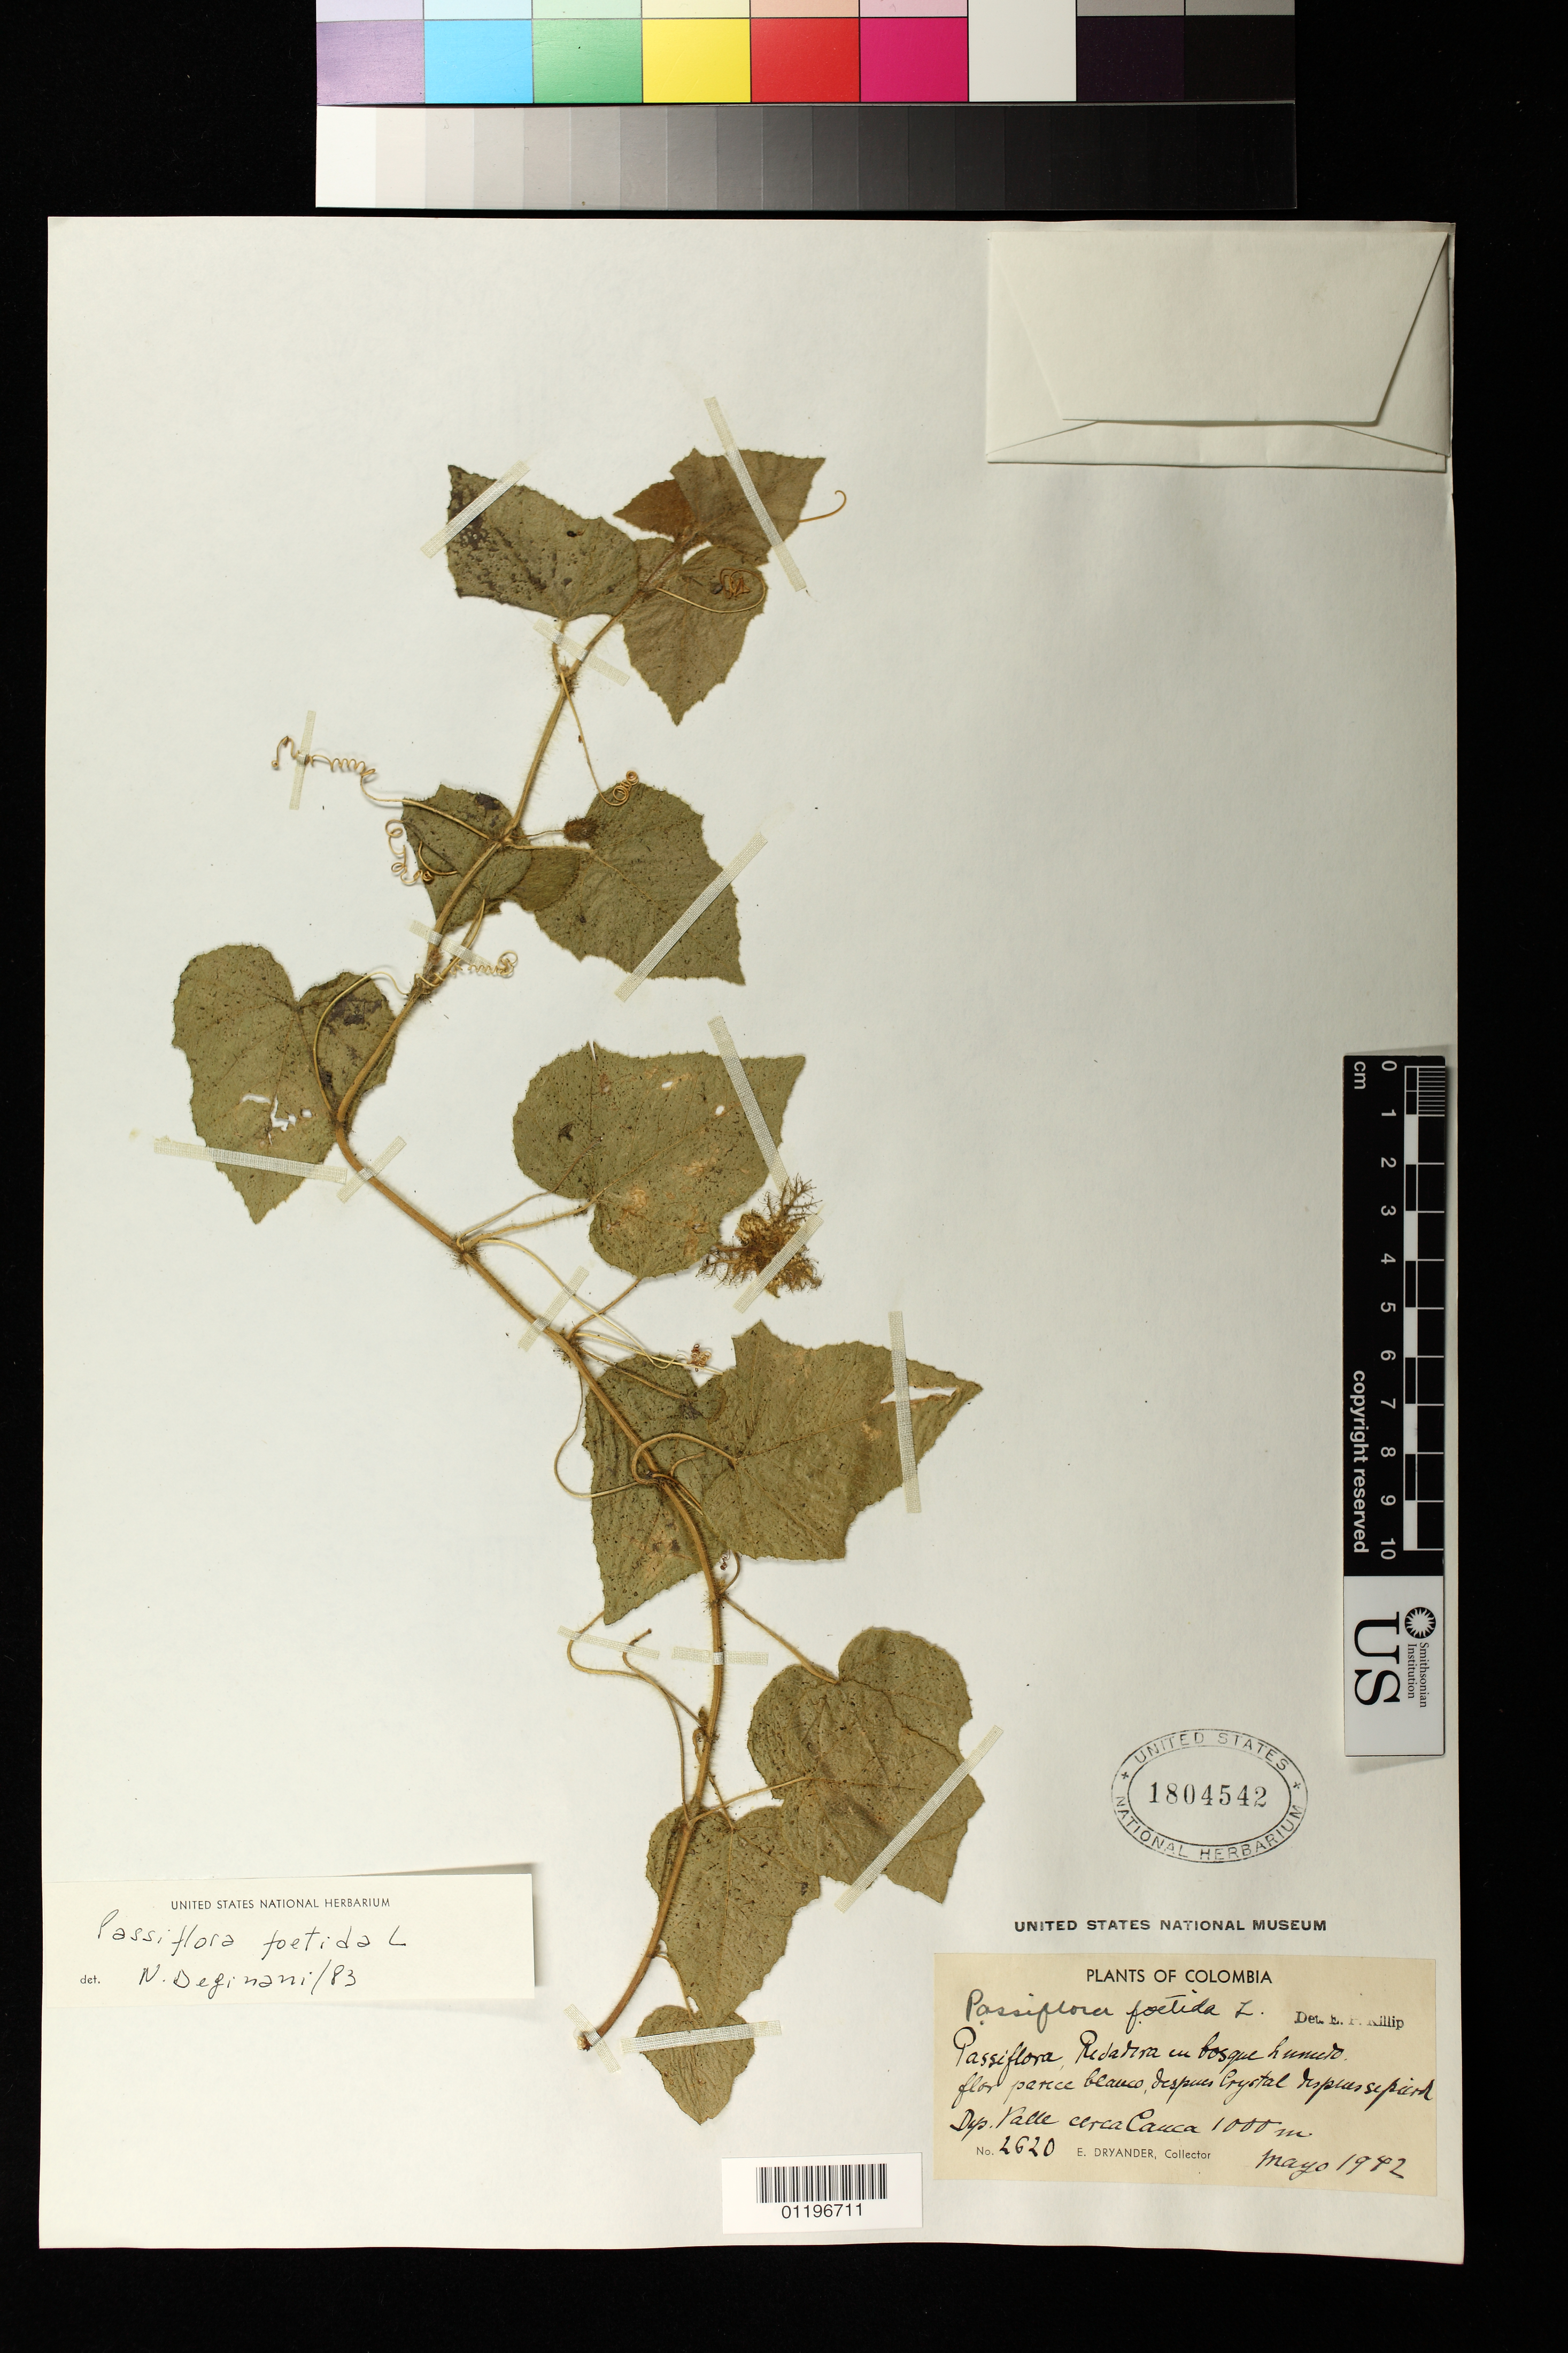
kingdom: Plantae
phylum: Tracheophyta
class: Magnoliopsida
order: Malpighiales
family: Passifloraceae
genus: Passiflora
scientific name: Passiflora foetida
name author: L.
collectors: E. I. Dryander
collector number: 2620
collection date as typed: May 1942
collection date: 1942-05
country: Colombia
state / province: Valle del Cauca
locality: Dep. Valle cerca Cauca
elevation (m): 1000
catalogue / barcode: US 1804542